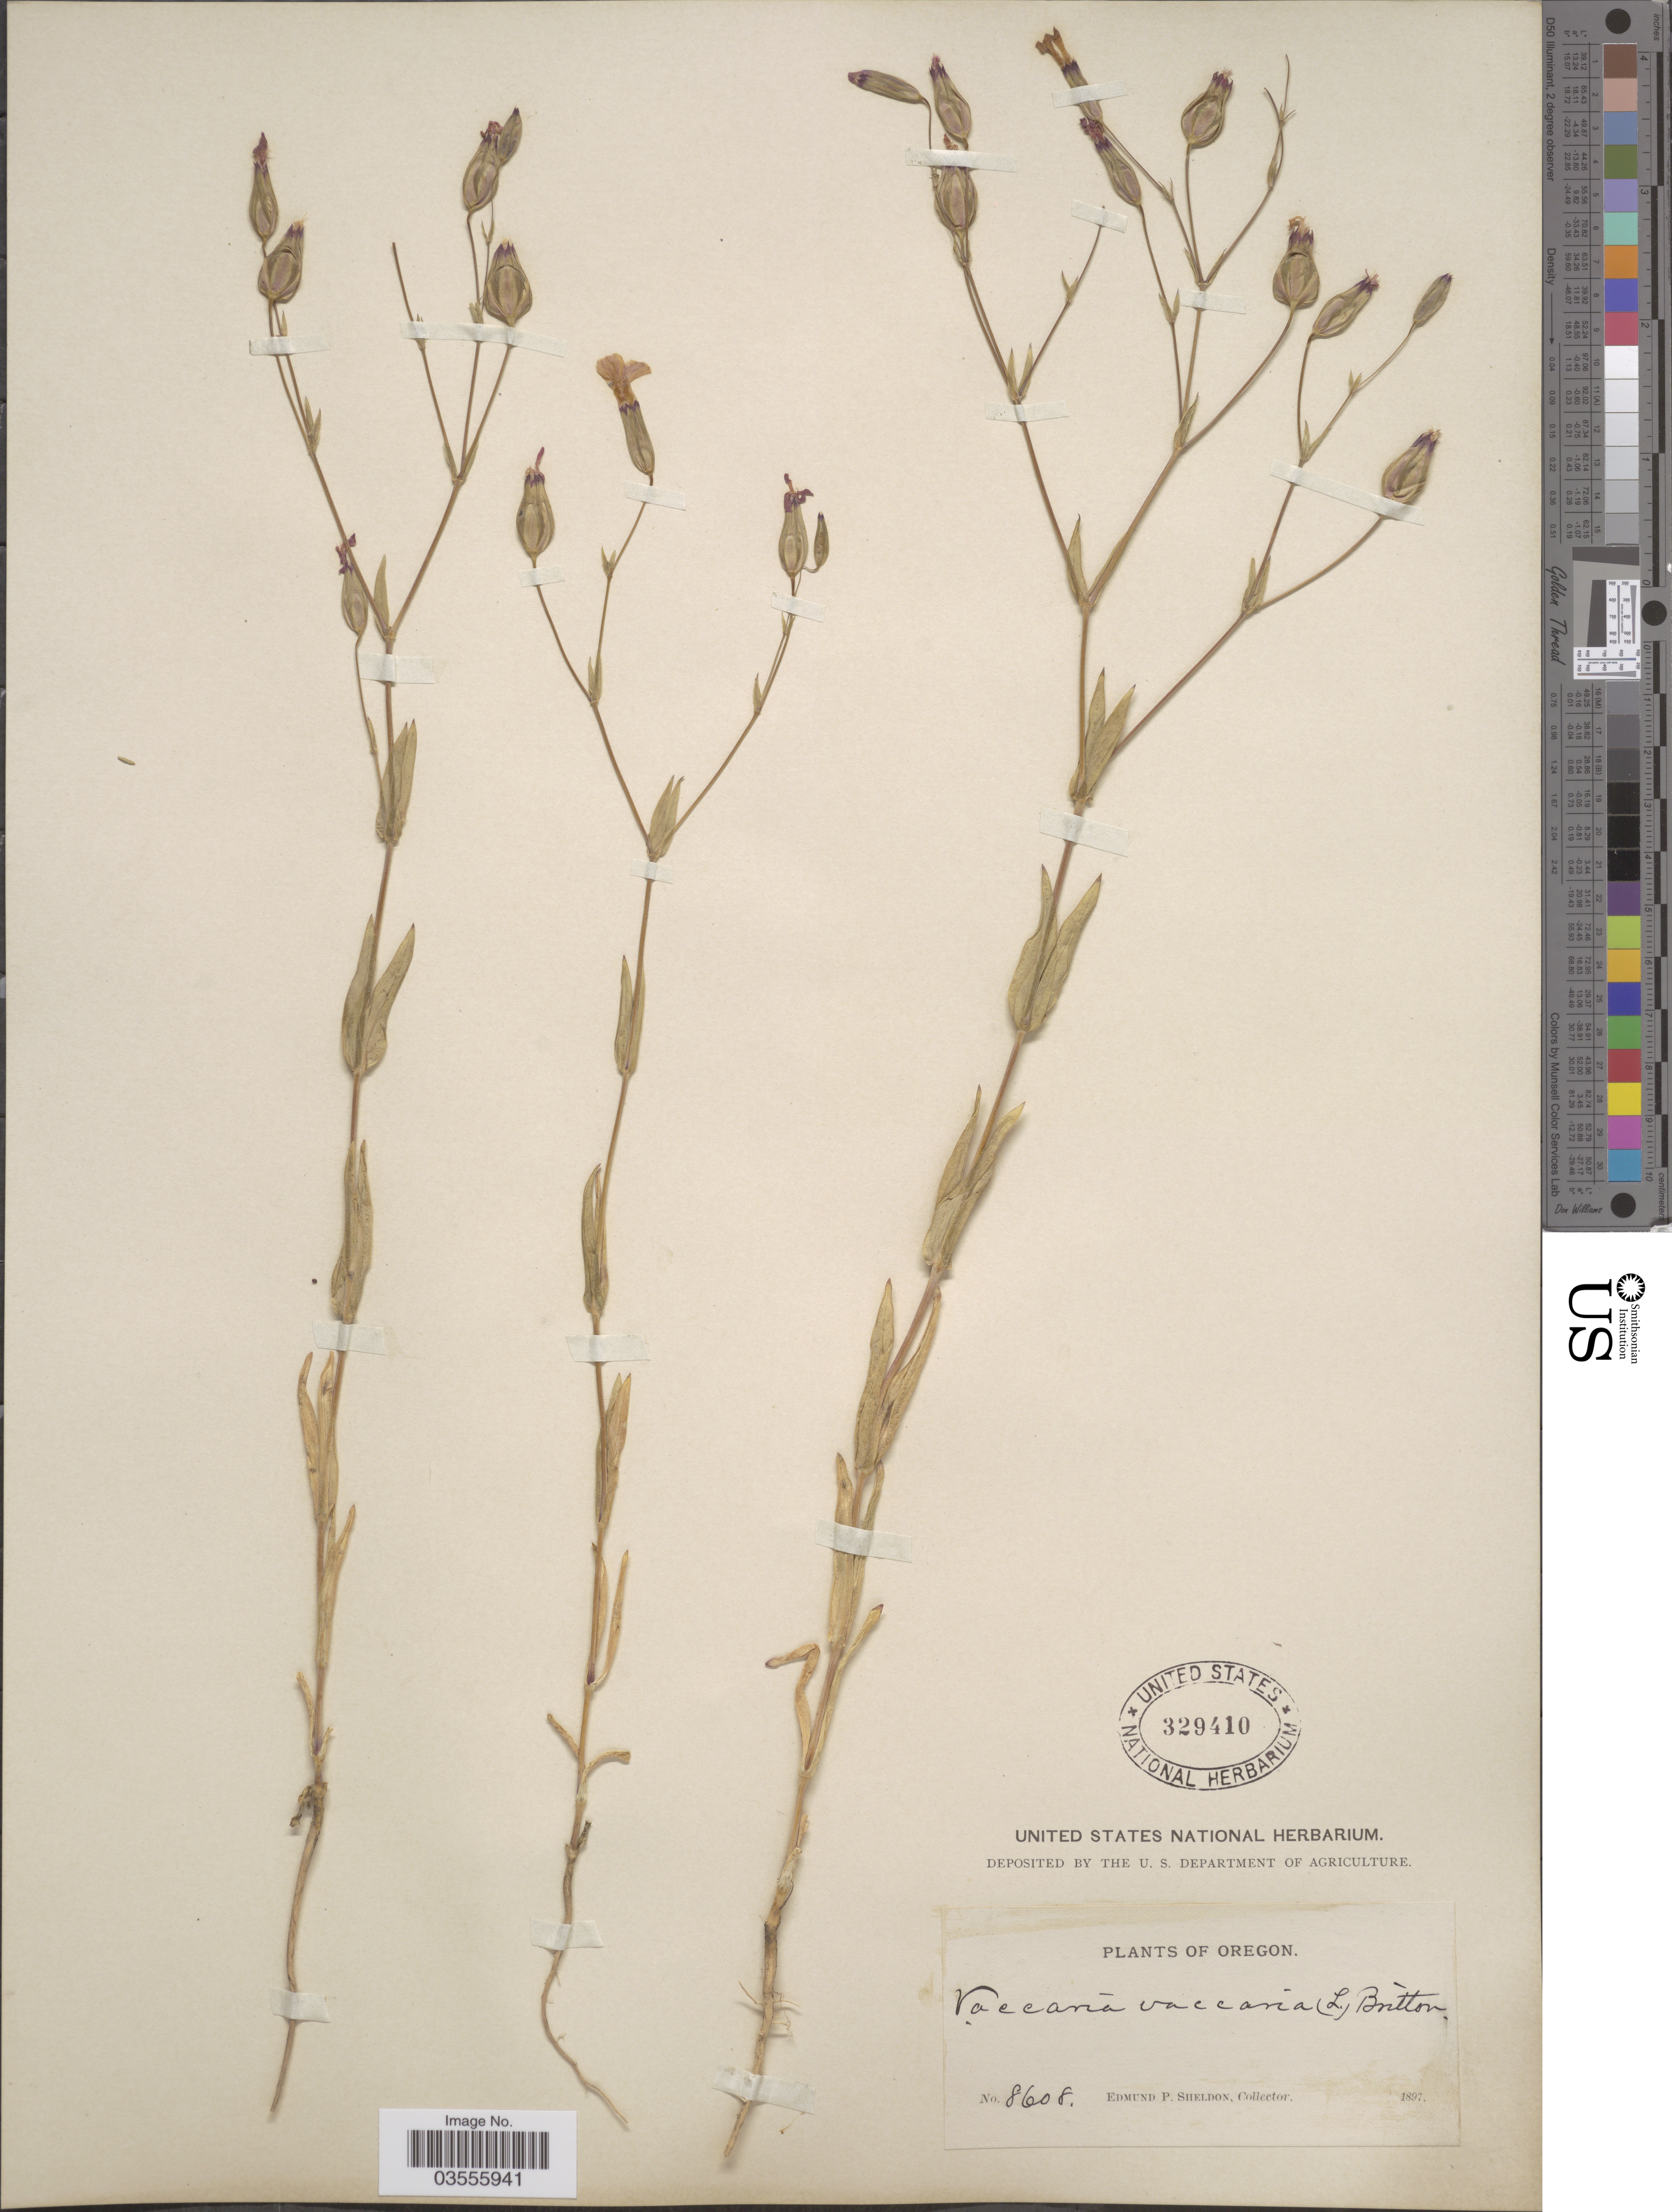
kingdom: Plantae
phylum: Tracheophyta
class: Magnoliopsida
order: Caryophyllales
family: Caryophyllaceae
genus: Gypsophila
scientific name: Gypsophila vaccaria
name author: (L.) Sm.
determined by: Strong, M. T., (US), Smithsonian Institution - National Museum of Natural History (UNITED STATES)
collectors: E. P. Sheldon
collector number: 8608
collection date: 1897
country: United States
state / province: Oregon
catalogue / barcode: US 329410